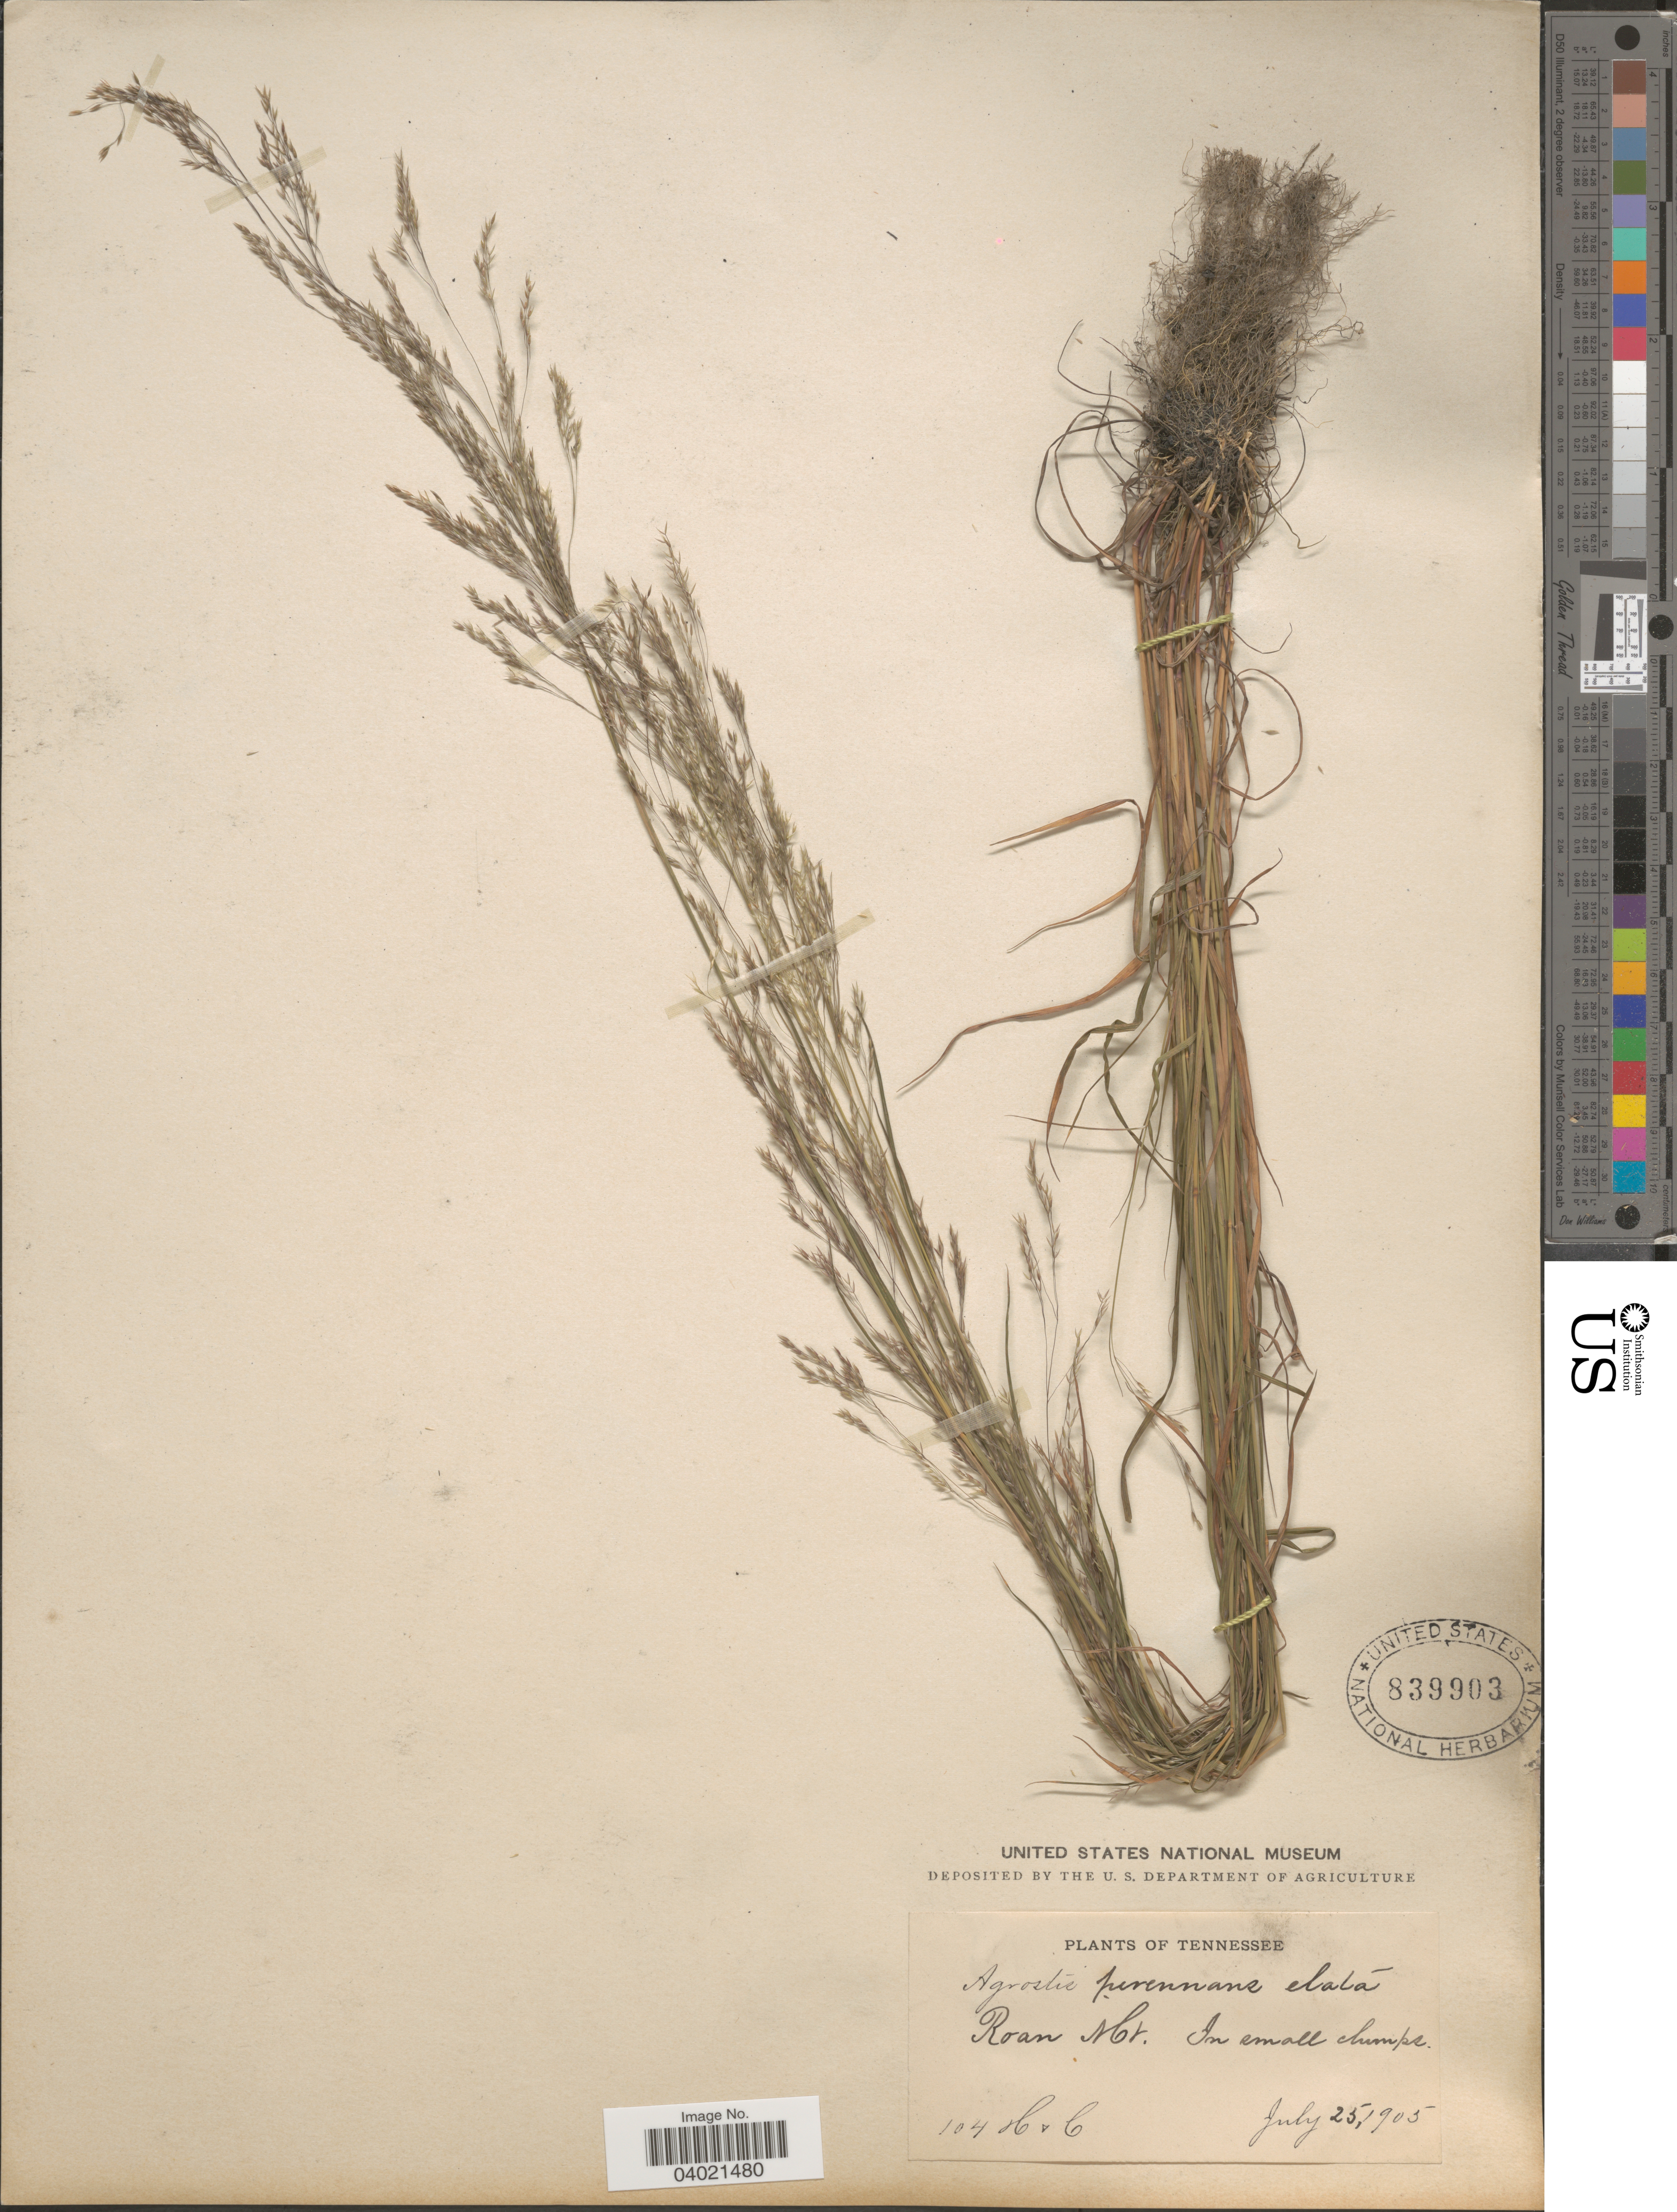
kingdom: Plantae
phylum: Tracheophyta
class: Liliopsida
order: Poales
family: Poaceae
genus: Agrostis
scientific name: Agrostis perennans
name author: (Walter) Tuck.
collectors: H. C.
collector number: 104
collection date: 1905-07-25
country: United States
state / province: Tennessee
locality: Roan Mt. In small clumps.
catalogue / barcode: US 839903